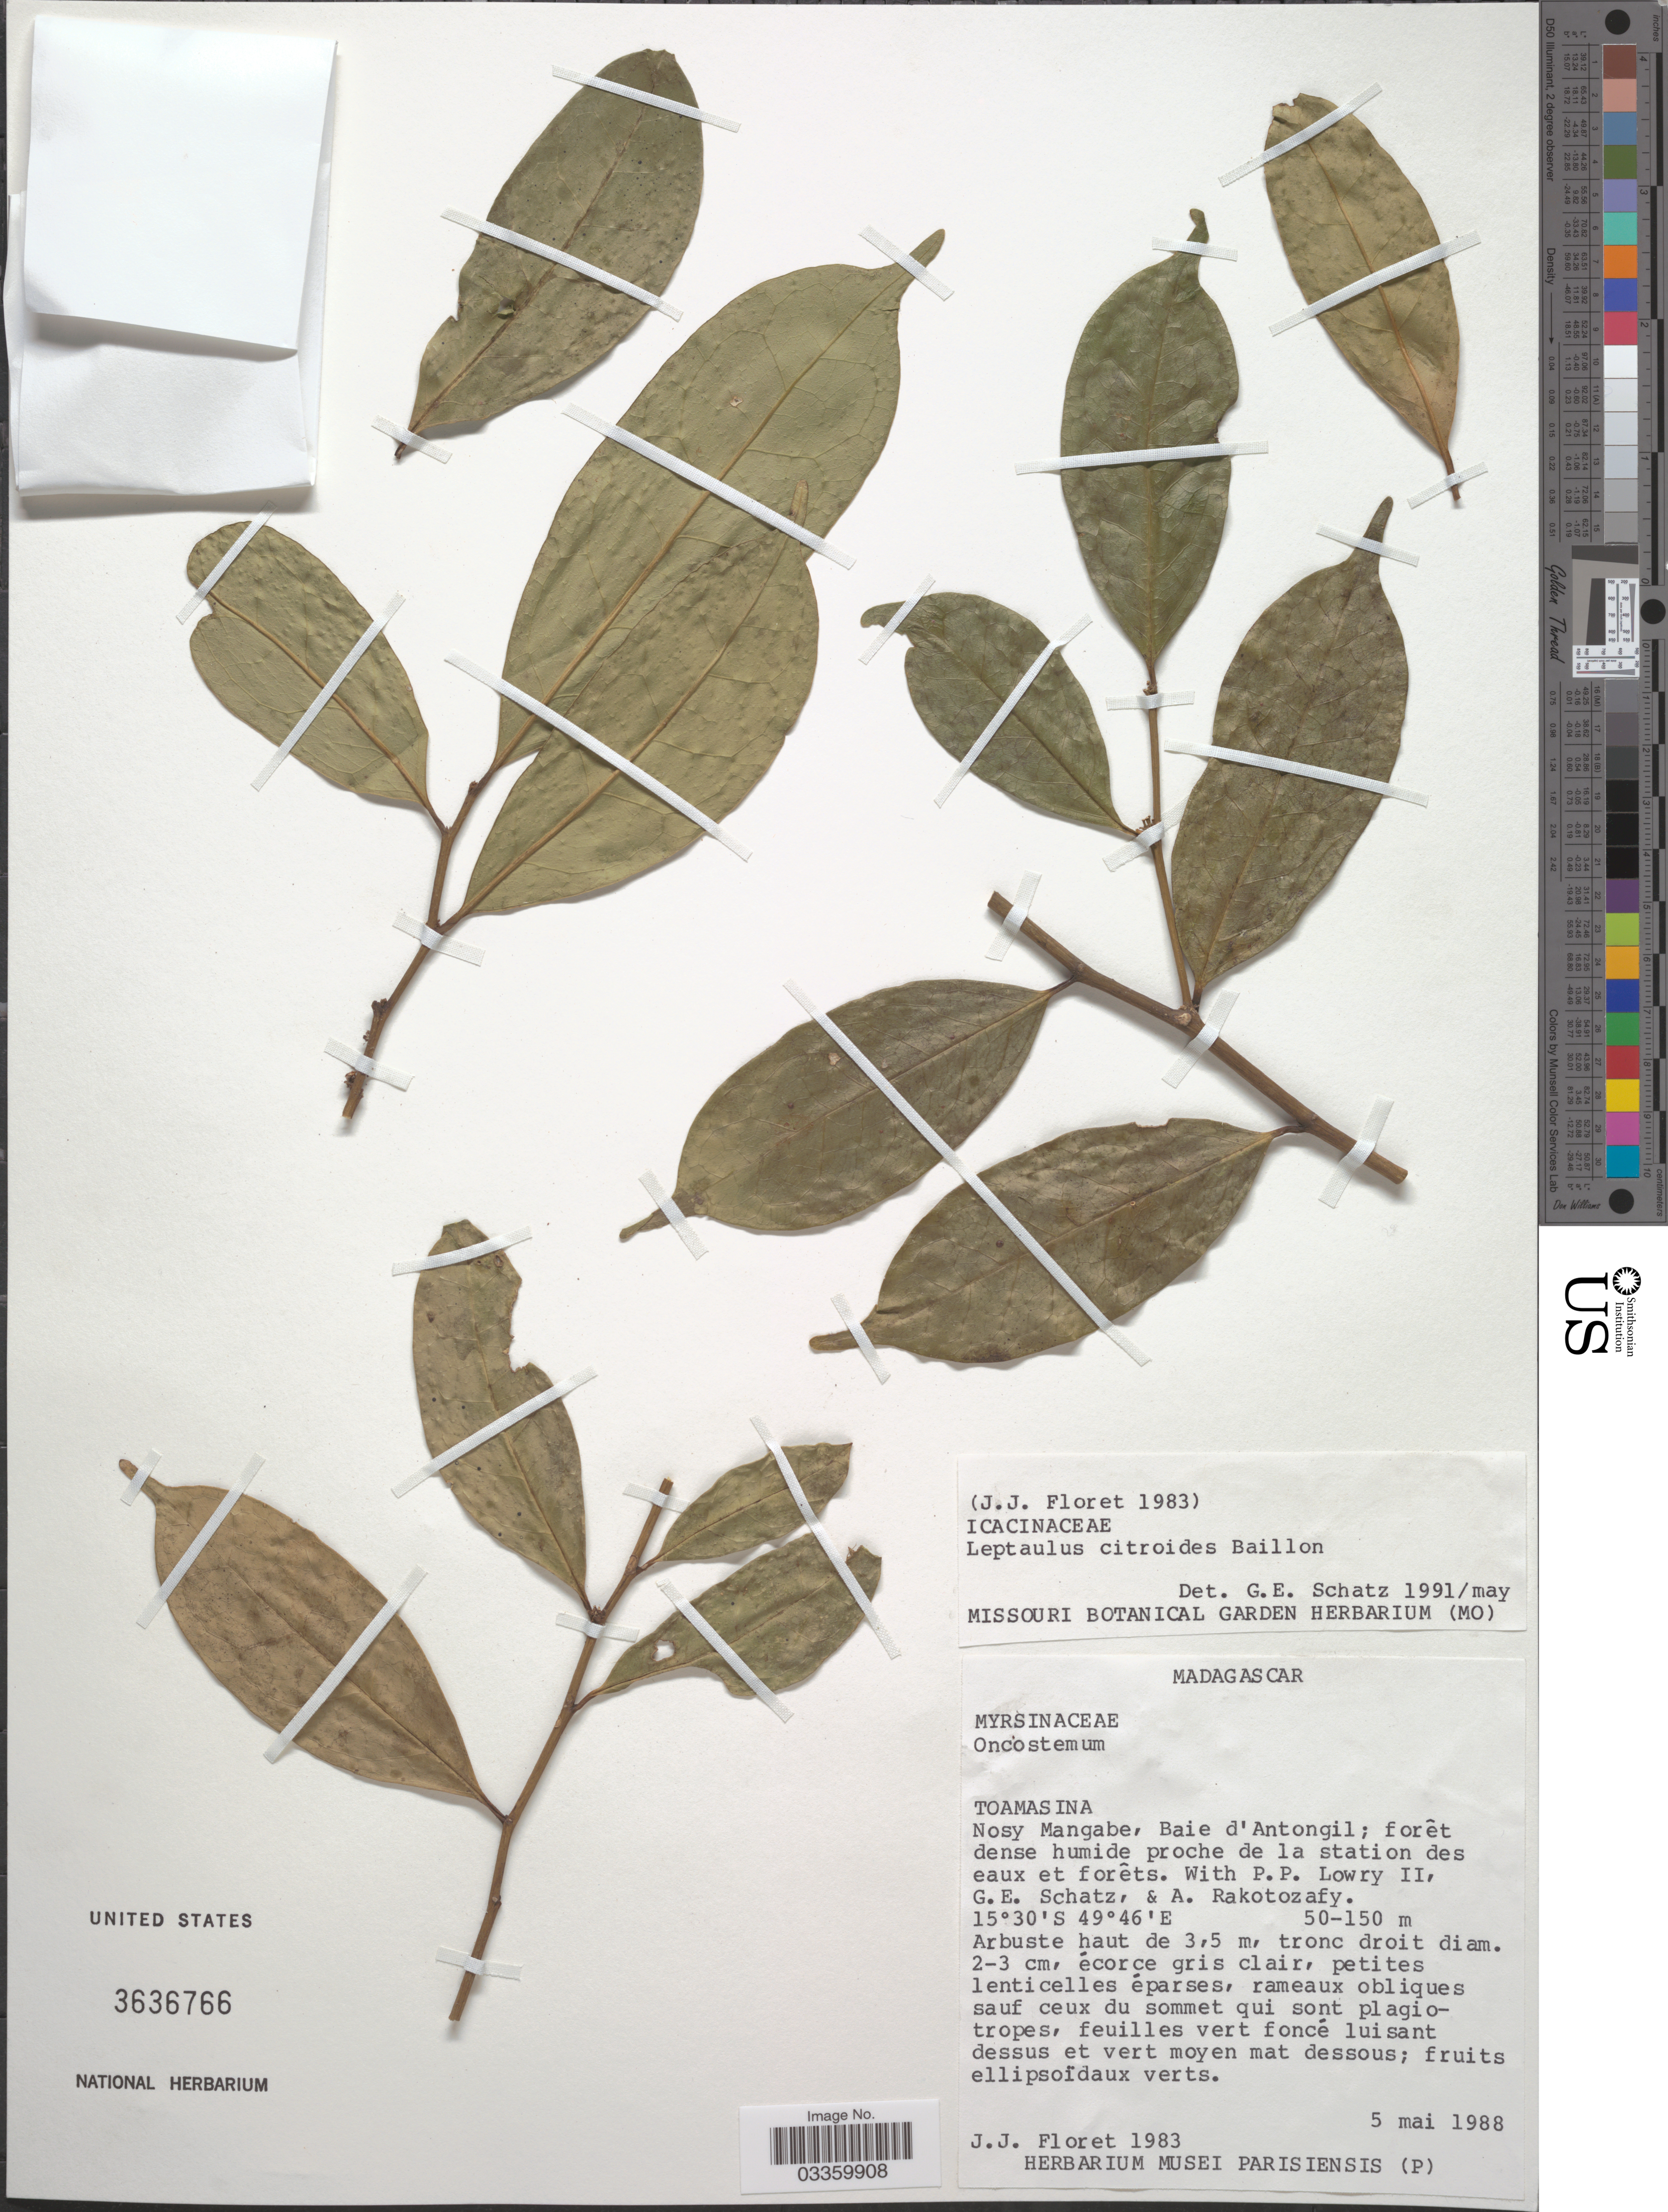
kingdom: Plantae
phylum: Tracheophyta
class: Magnoliopsida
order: Cardiopteridales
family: Cardiopteridaceae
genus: Leptaulus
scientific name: Leptaulus citroides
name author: Baill.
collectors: J. Floret, P. P. Lowry, G. Schatz & A. Rakotozafy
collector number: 1983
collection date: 1988-05-05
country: Madagascar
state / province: Analanjirofo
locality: Nosy Mangabe, Baie d'Antongil.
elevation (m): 50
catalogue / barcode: US 3636766